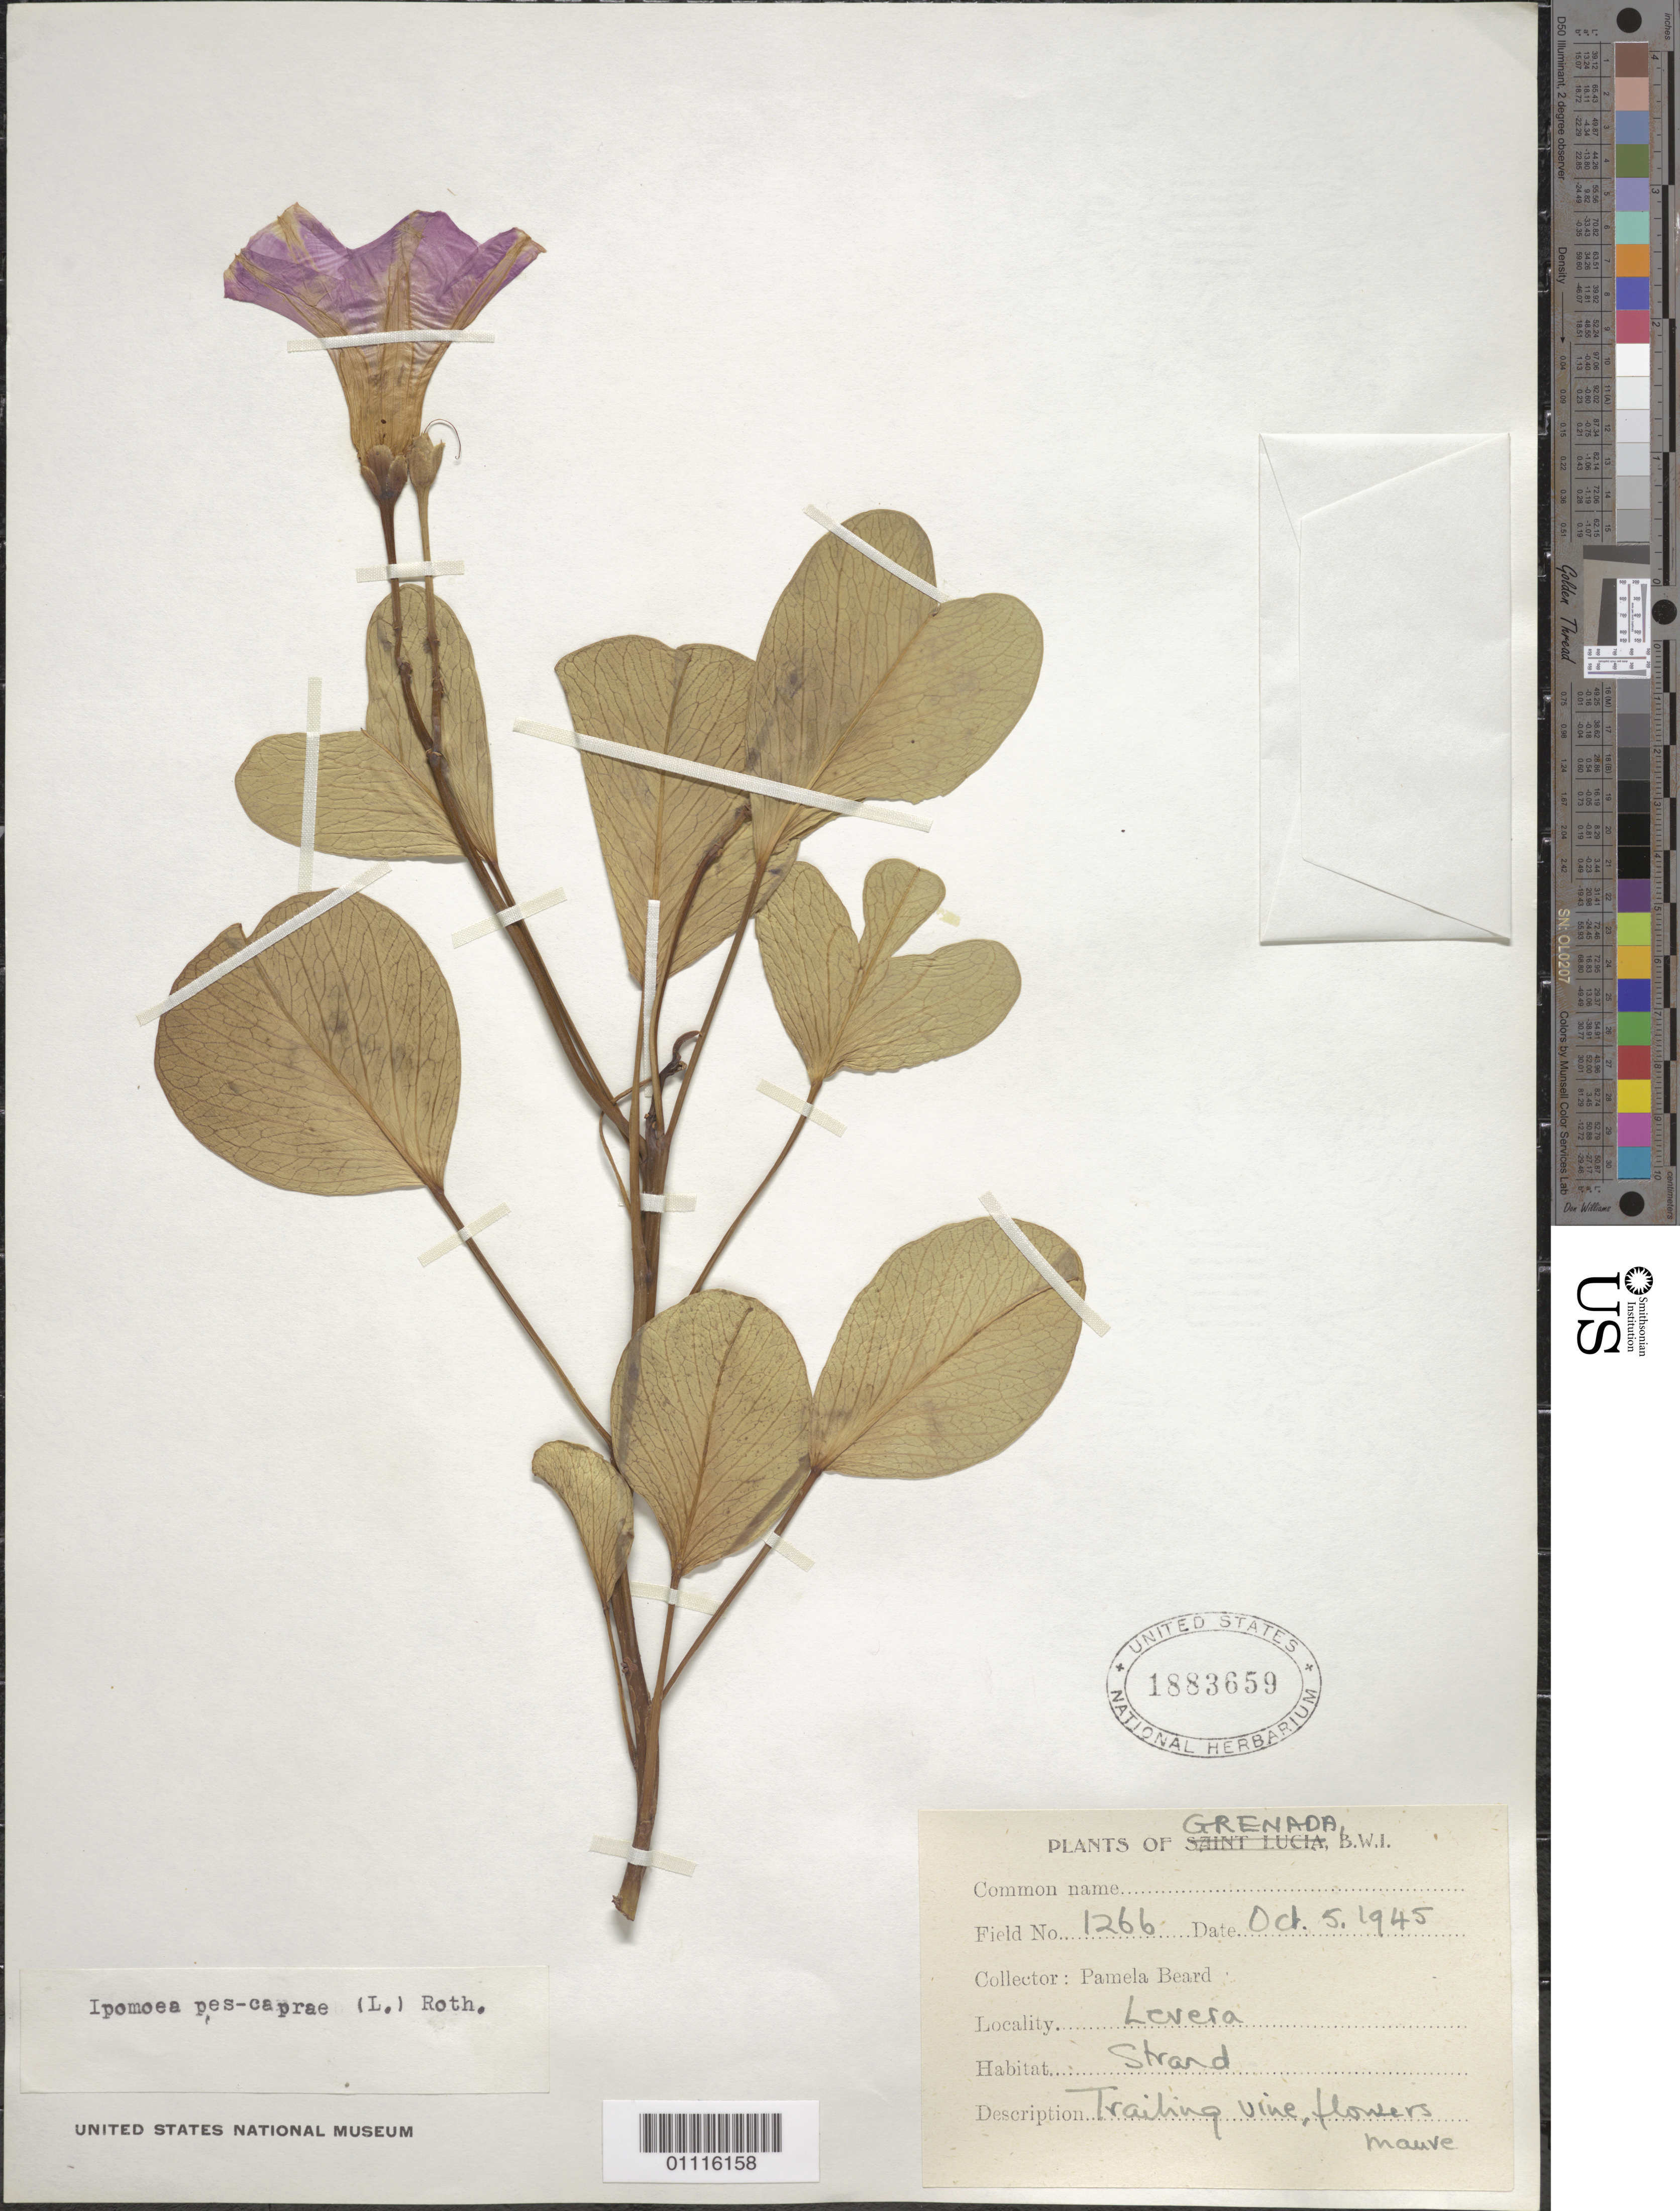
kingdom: Plantae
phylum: Tracheophyta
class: Magnoliopsida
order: Solanales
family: Convolvulaceae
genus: Ipomoea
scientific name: Ipomoea pes-caprae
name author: (L.) R. Br.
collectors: P. Beard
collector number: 1266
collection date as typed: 05 Oct 1945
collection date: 1945-10-05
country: Grenada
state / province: Saint Patrick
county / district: Mt. Alexander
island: Grenada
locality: Levera.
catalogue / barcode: US 1883659